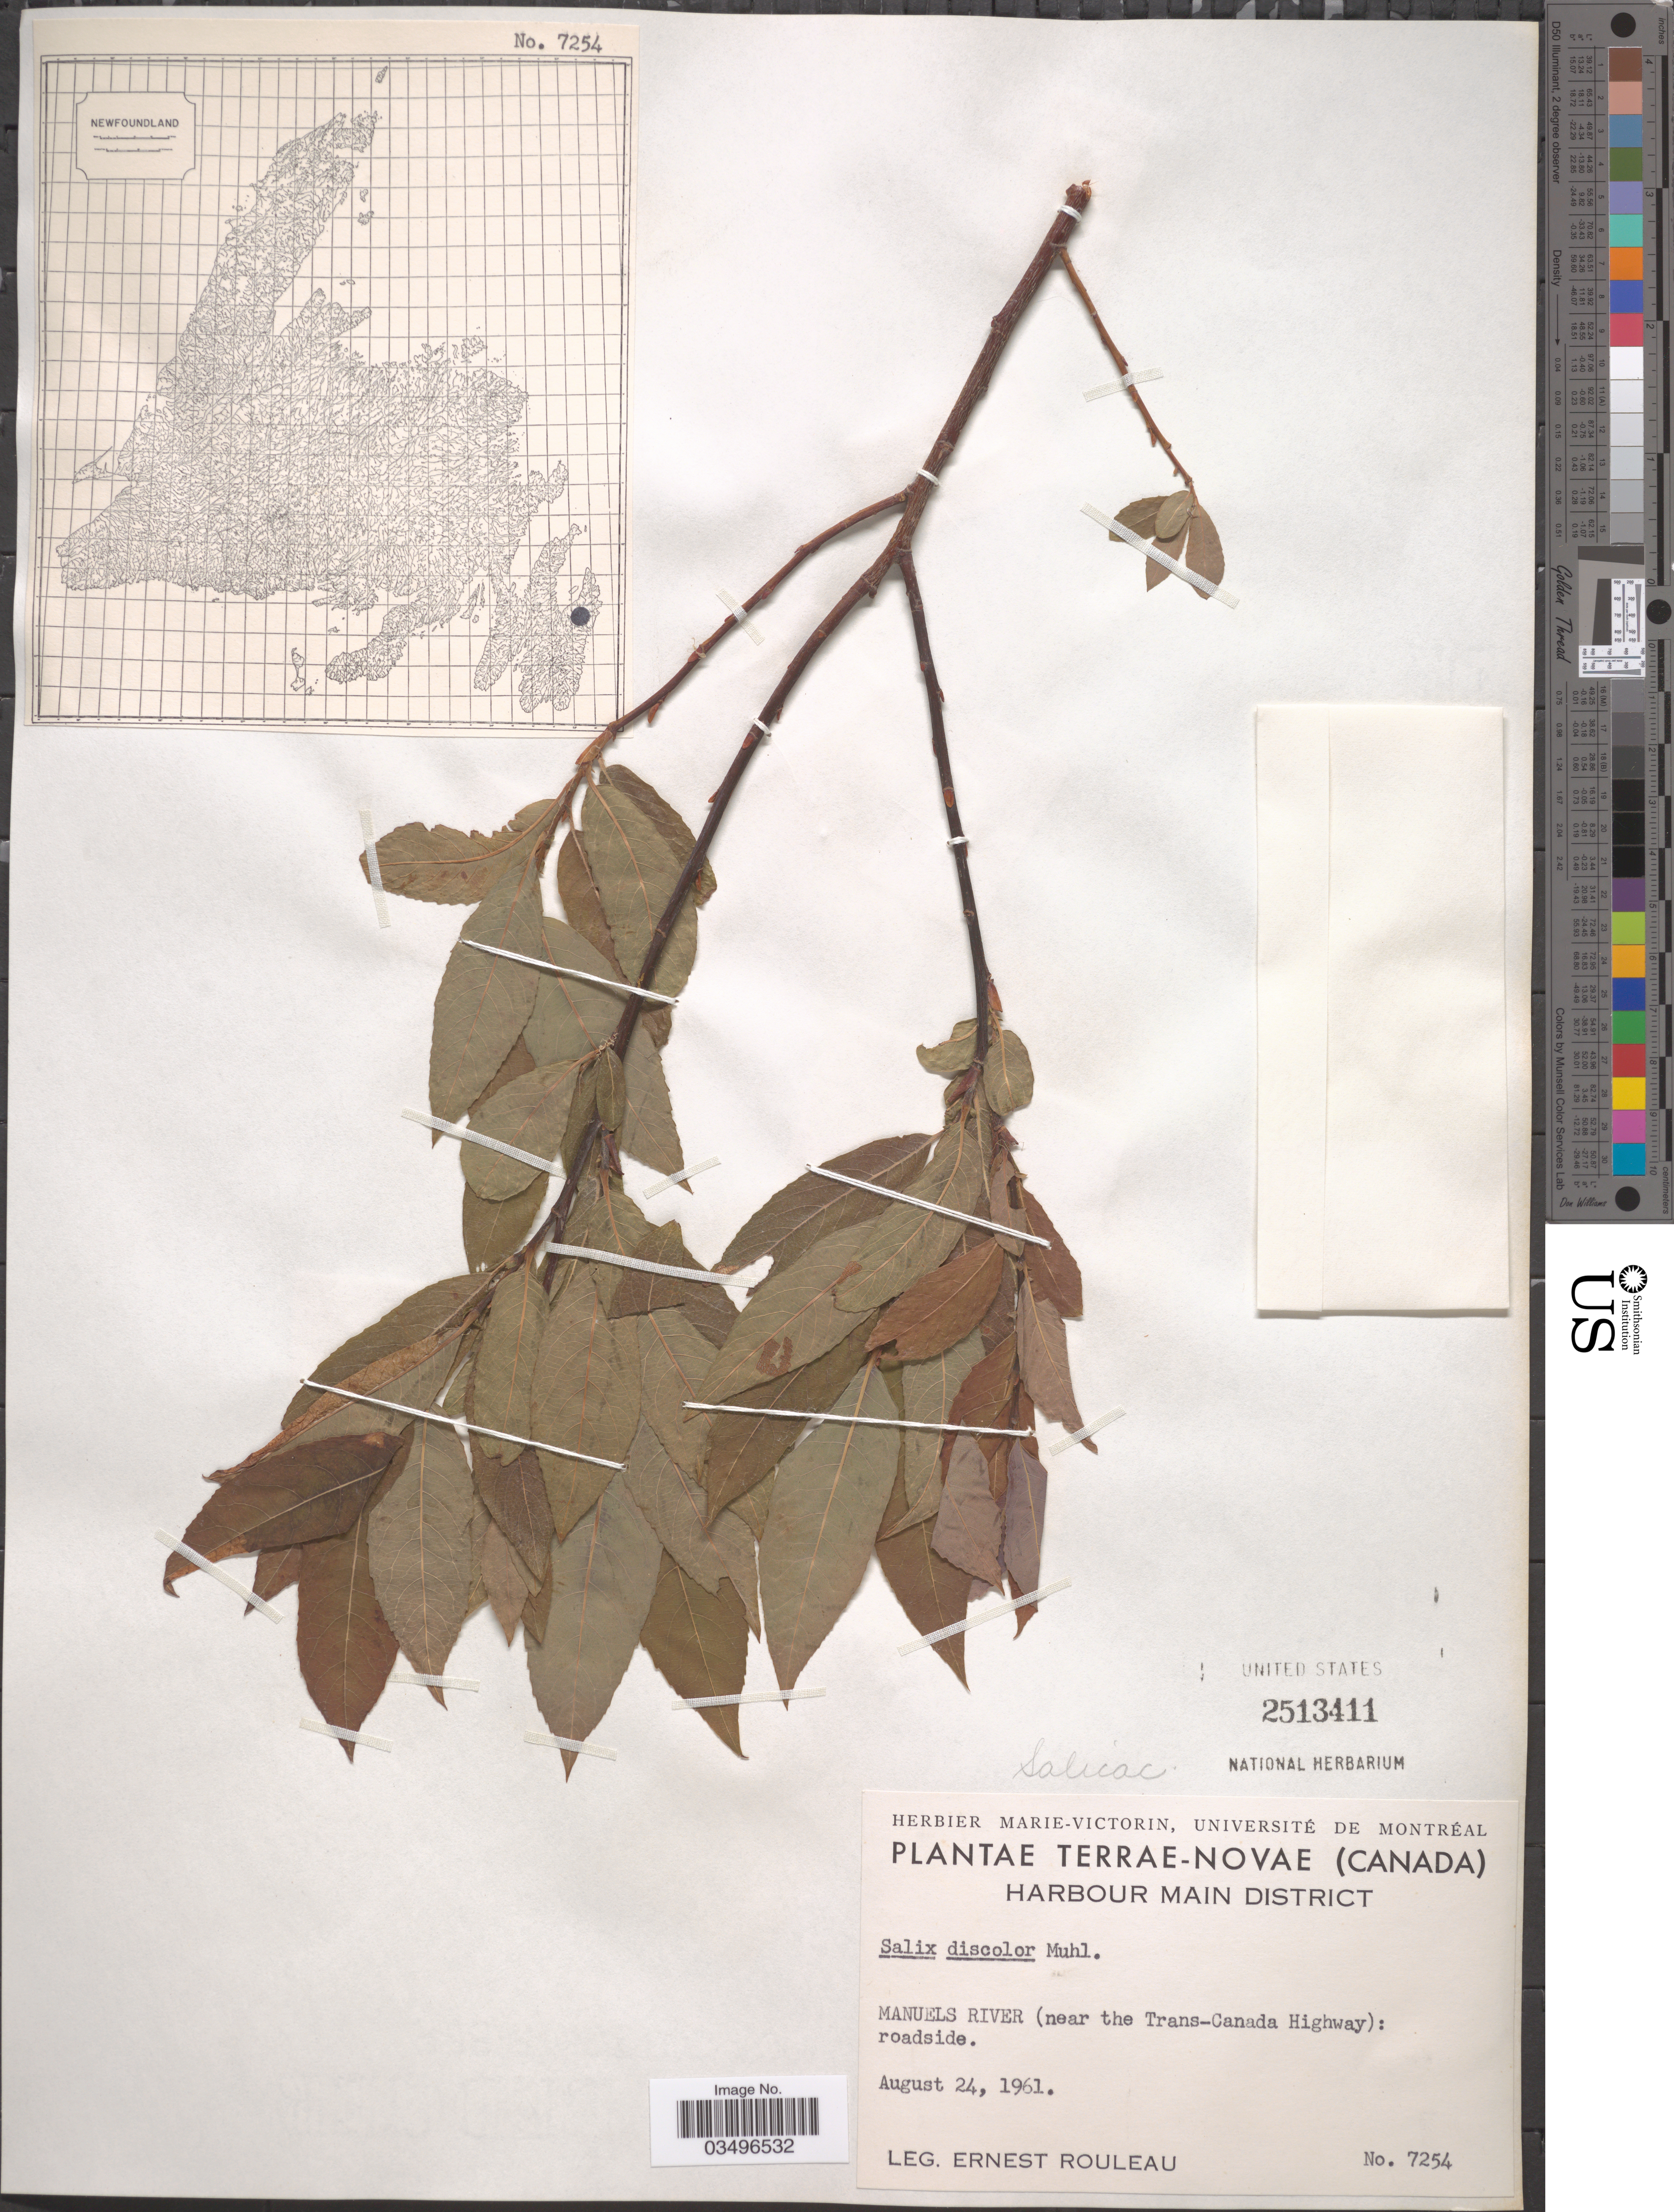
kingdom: Plantae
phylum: Tracheophyta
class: Magnoliopsida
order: Malpighiales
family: Salicaceae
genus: Salix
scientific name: Salix discolor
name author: Muhl.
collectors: E. Rouleau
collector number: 7254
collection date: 1961-08-24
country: Canada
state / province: Newfoundland and Labrador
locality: Terrae-Novae. Harbour Main District. Manuels River (near the Trans-Canada Highway): roadside.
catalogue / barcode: US 2513411